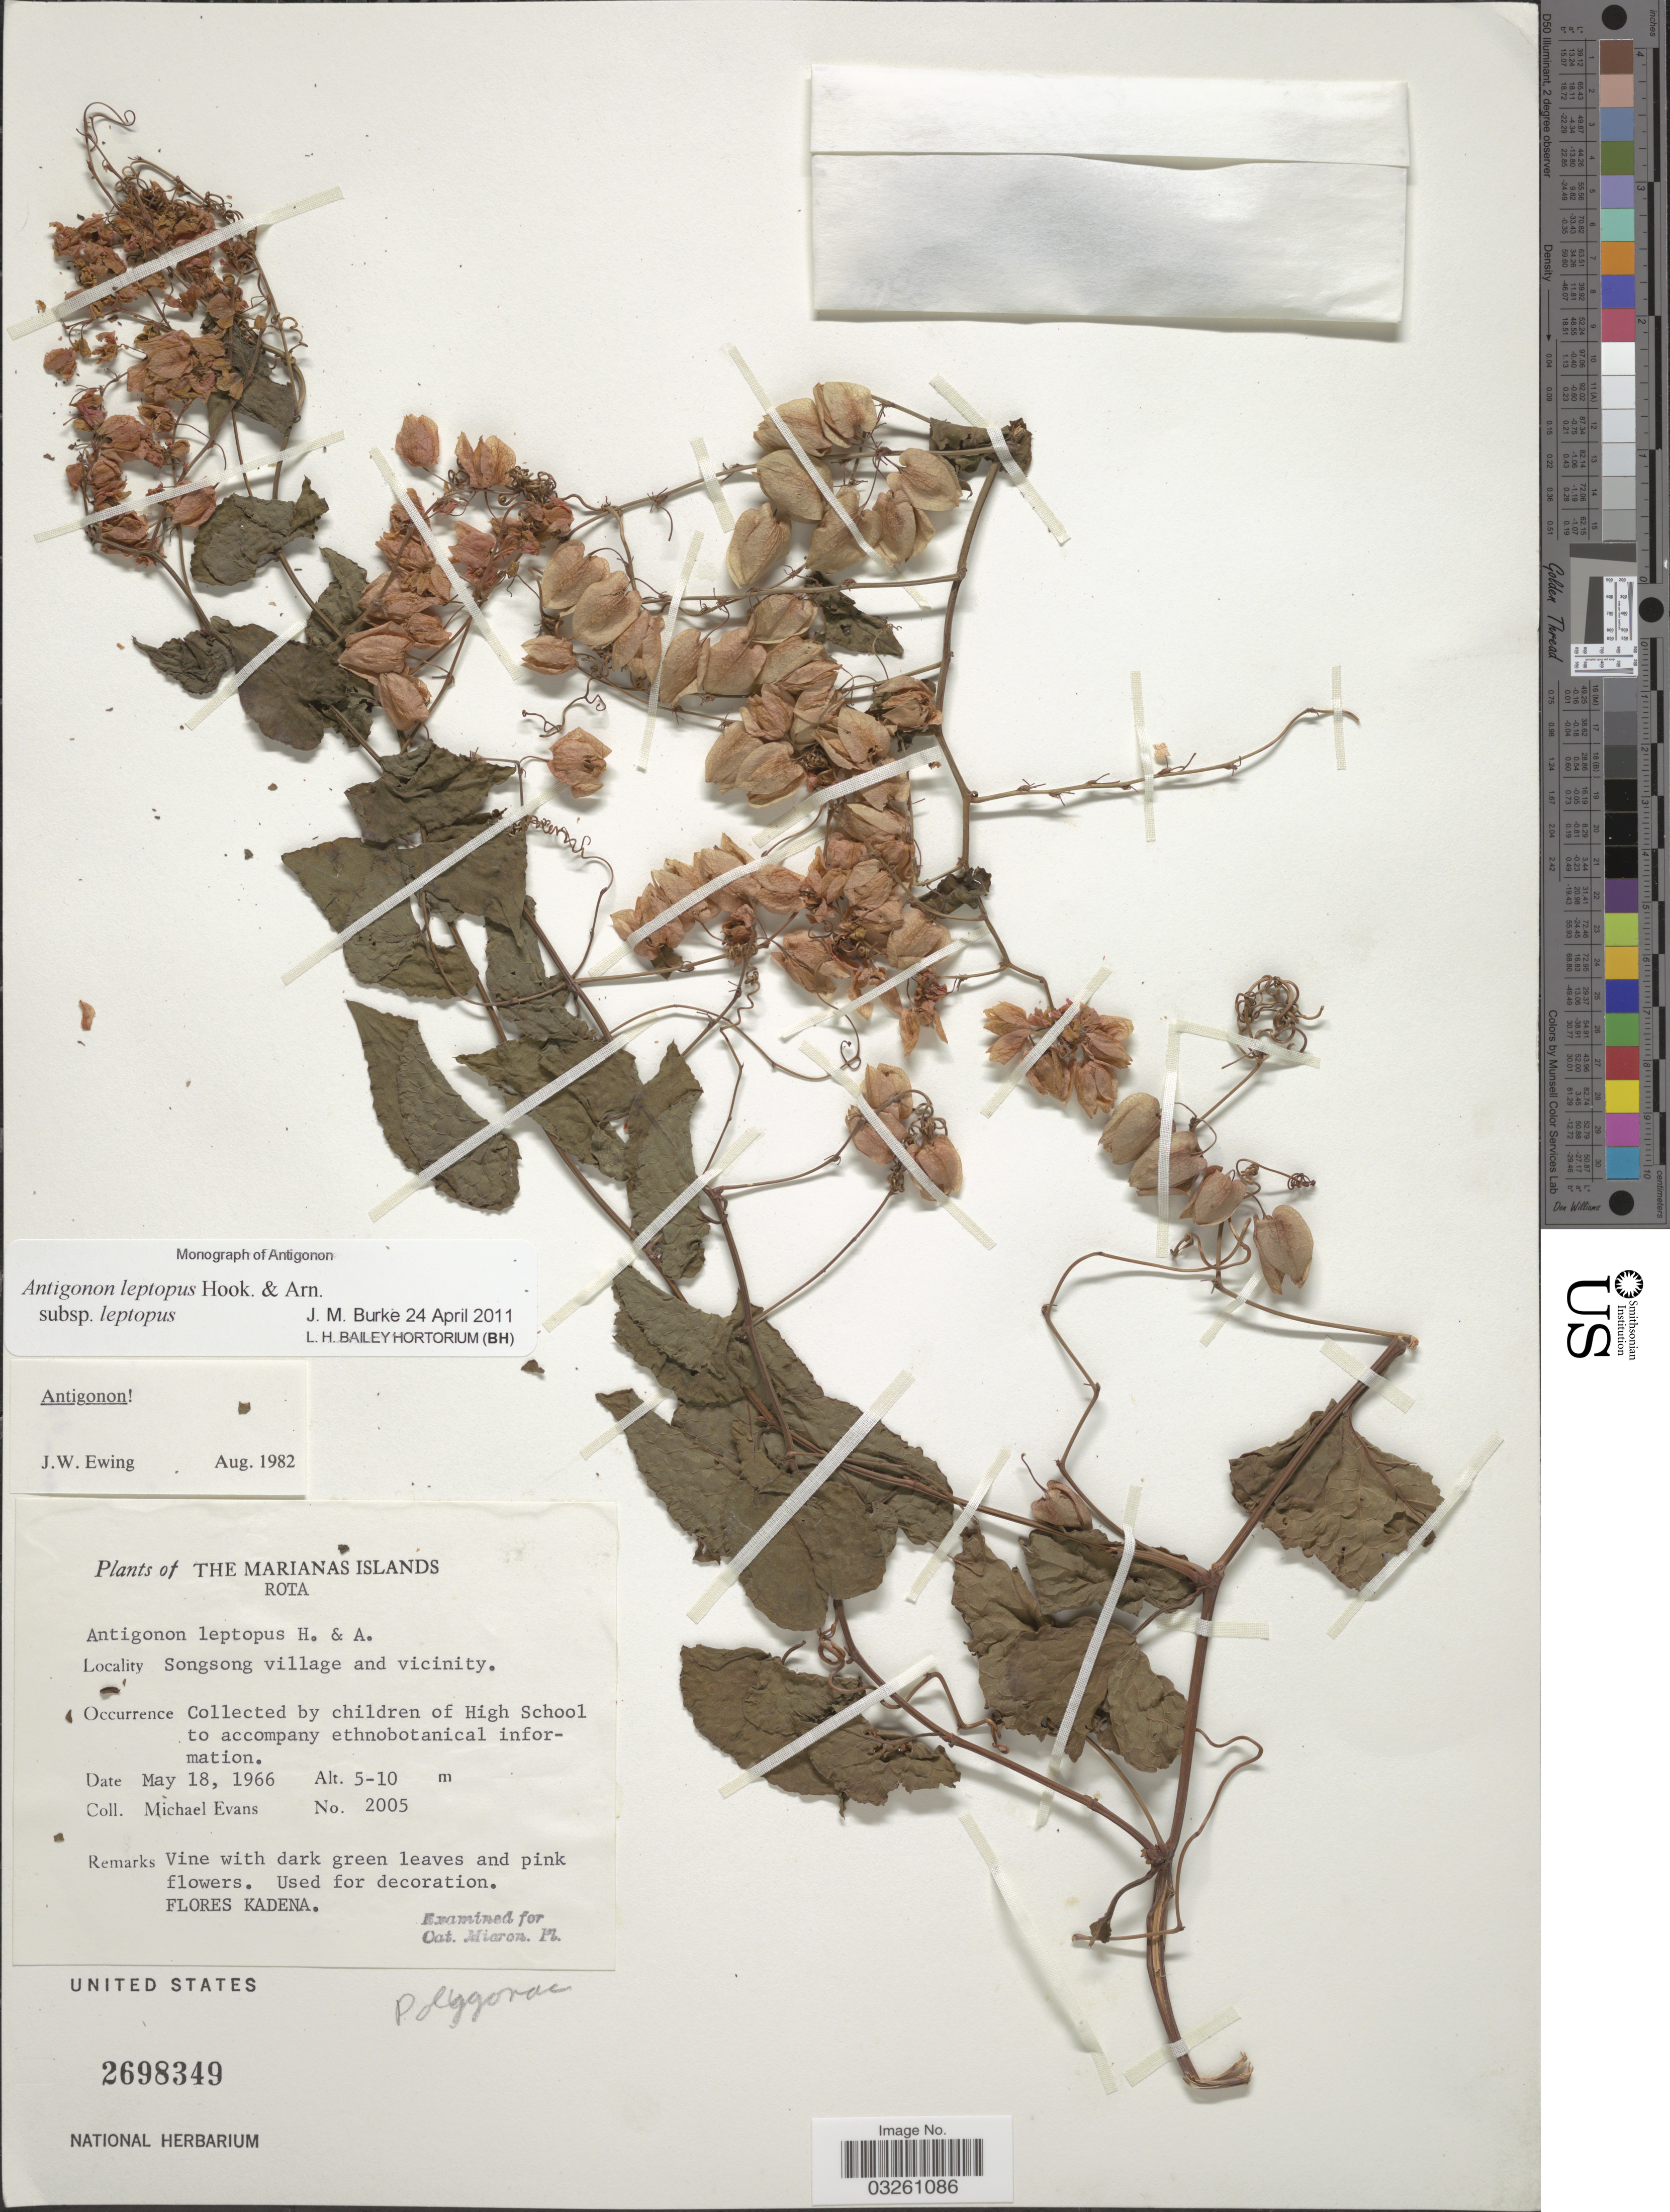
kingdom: Plantae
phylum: Tracheophyta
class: Magnoliopsida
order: Caryophyllales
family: Polygonaceae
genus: Antigonon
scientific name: Antigonon leptopus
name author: Hook. & Arn.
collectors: M. Evans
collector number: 2005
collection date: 1966-05-18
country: Northern Mariana Islands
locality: The Marianas Islands. Rota. Songsong village and vicinity.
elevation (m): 5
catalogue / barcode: US 2698349